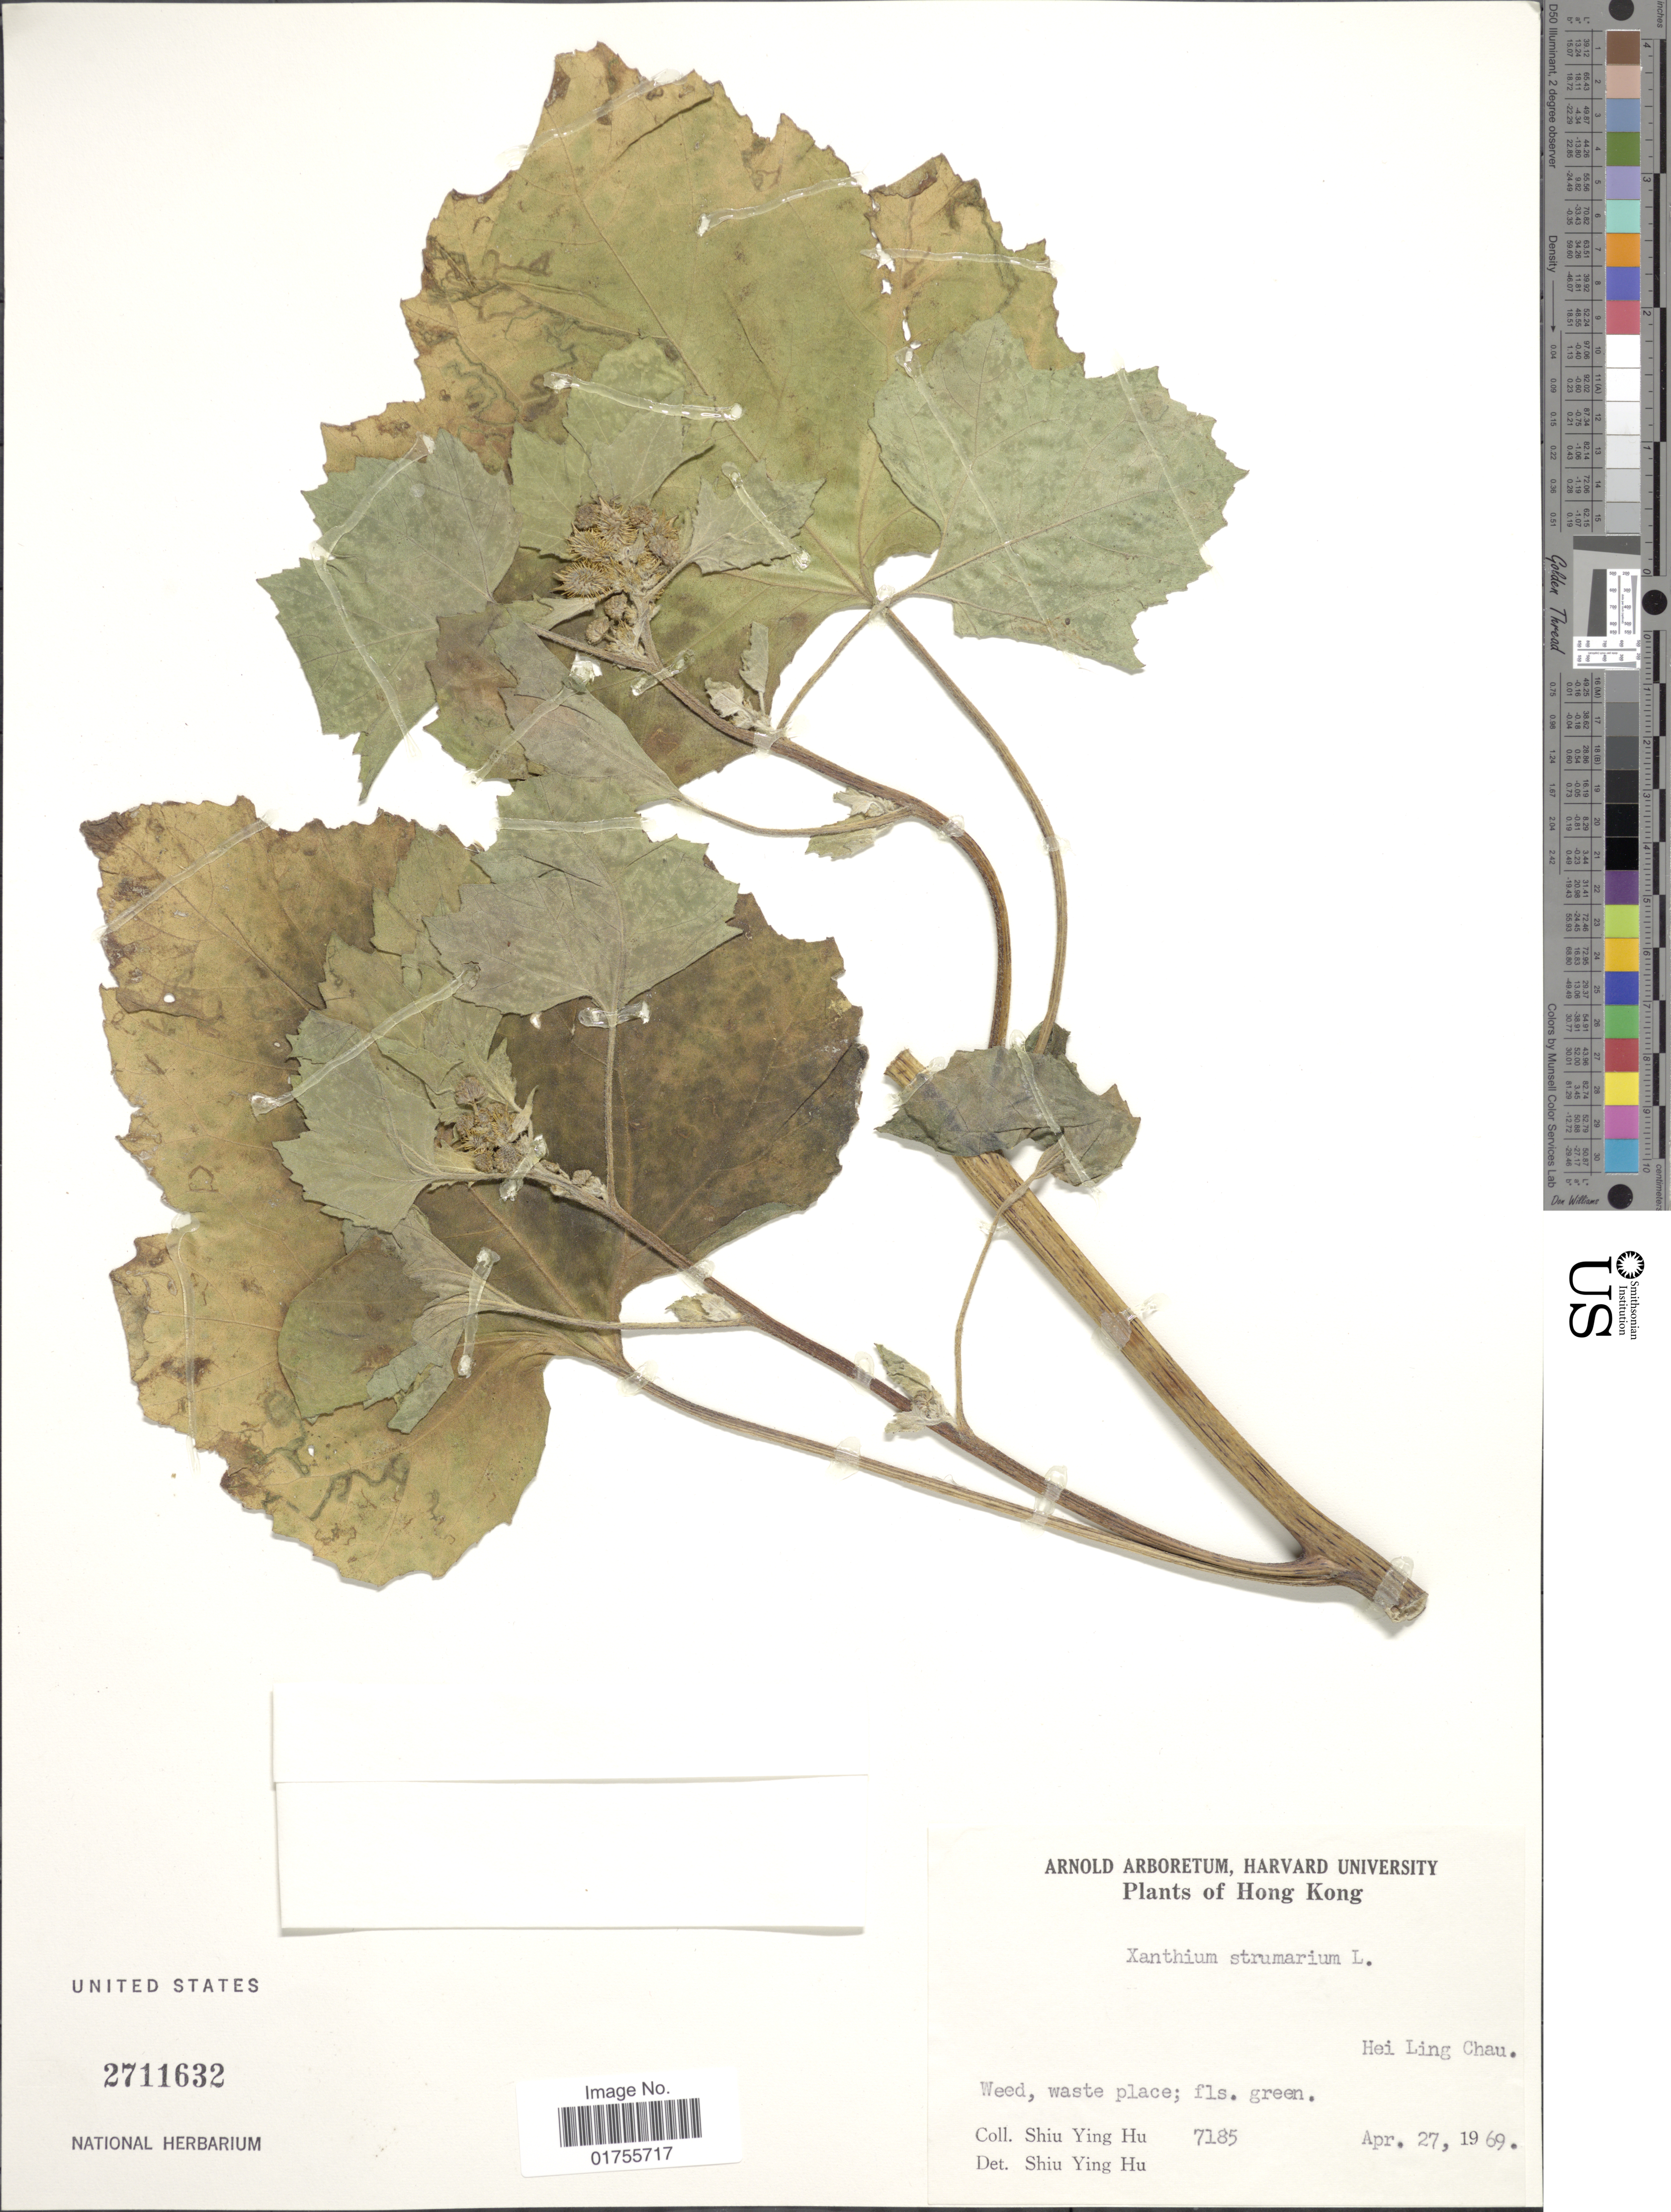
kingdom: Plantae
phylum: Tracheophyta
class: Magnoliopsida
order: Asterales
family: Asteraceae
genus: Xanthium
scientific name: Xanthium strumarium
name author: L.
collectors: S. Y. Hu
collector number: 7185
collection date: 1969-04-27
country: China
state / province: Hong Kong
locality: Hoi Ling Chau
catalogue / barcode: US 2711632